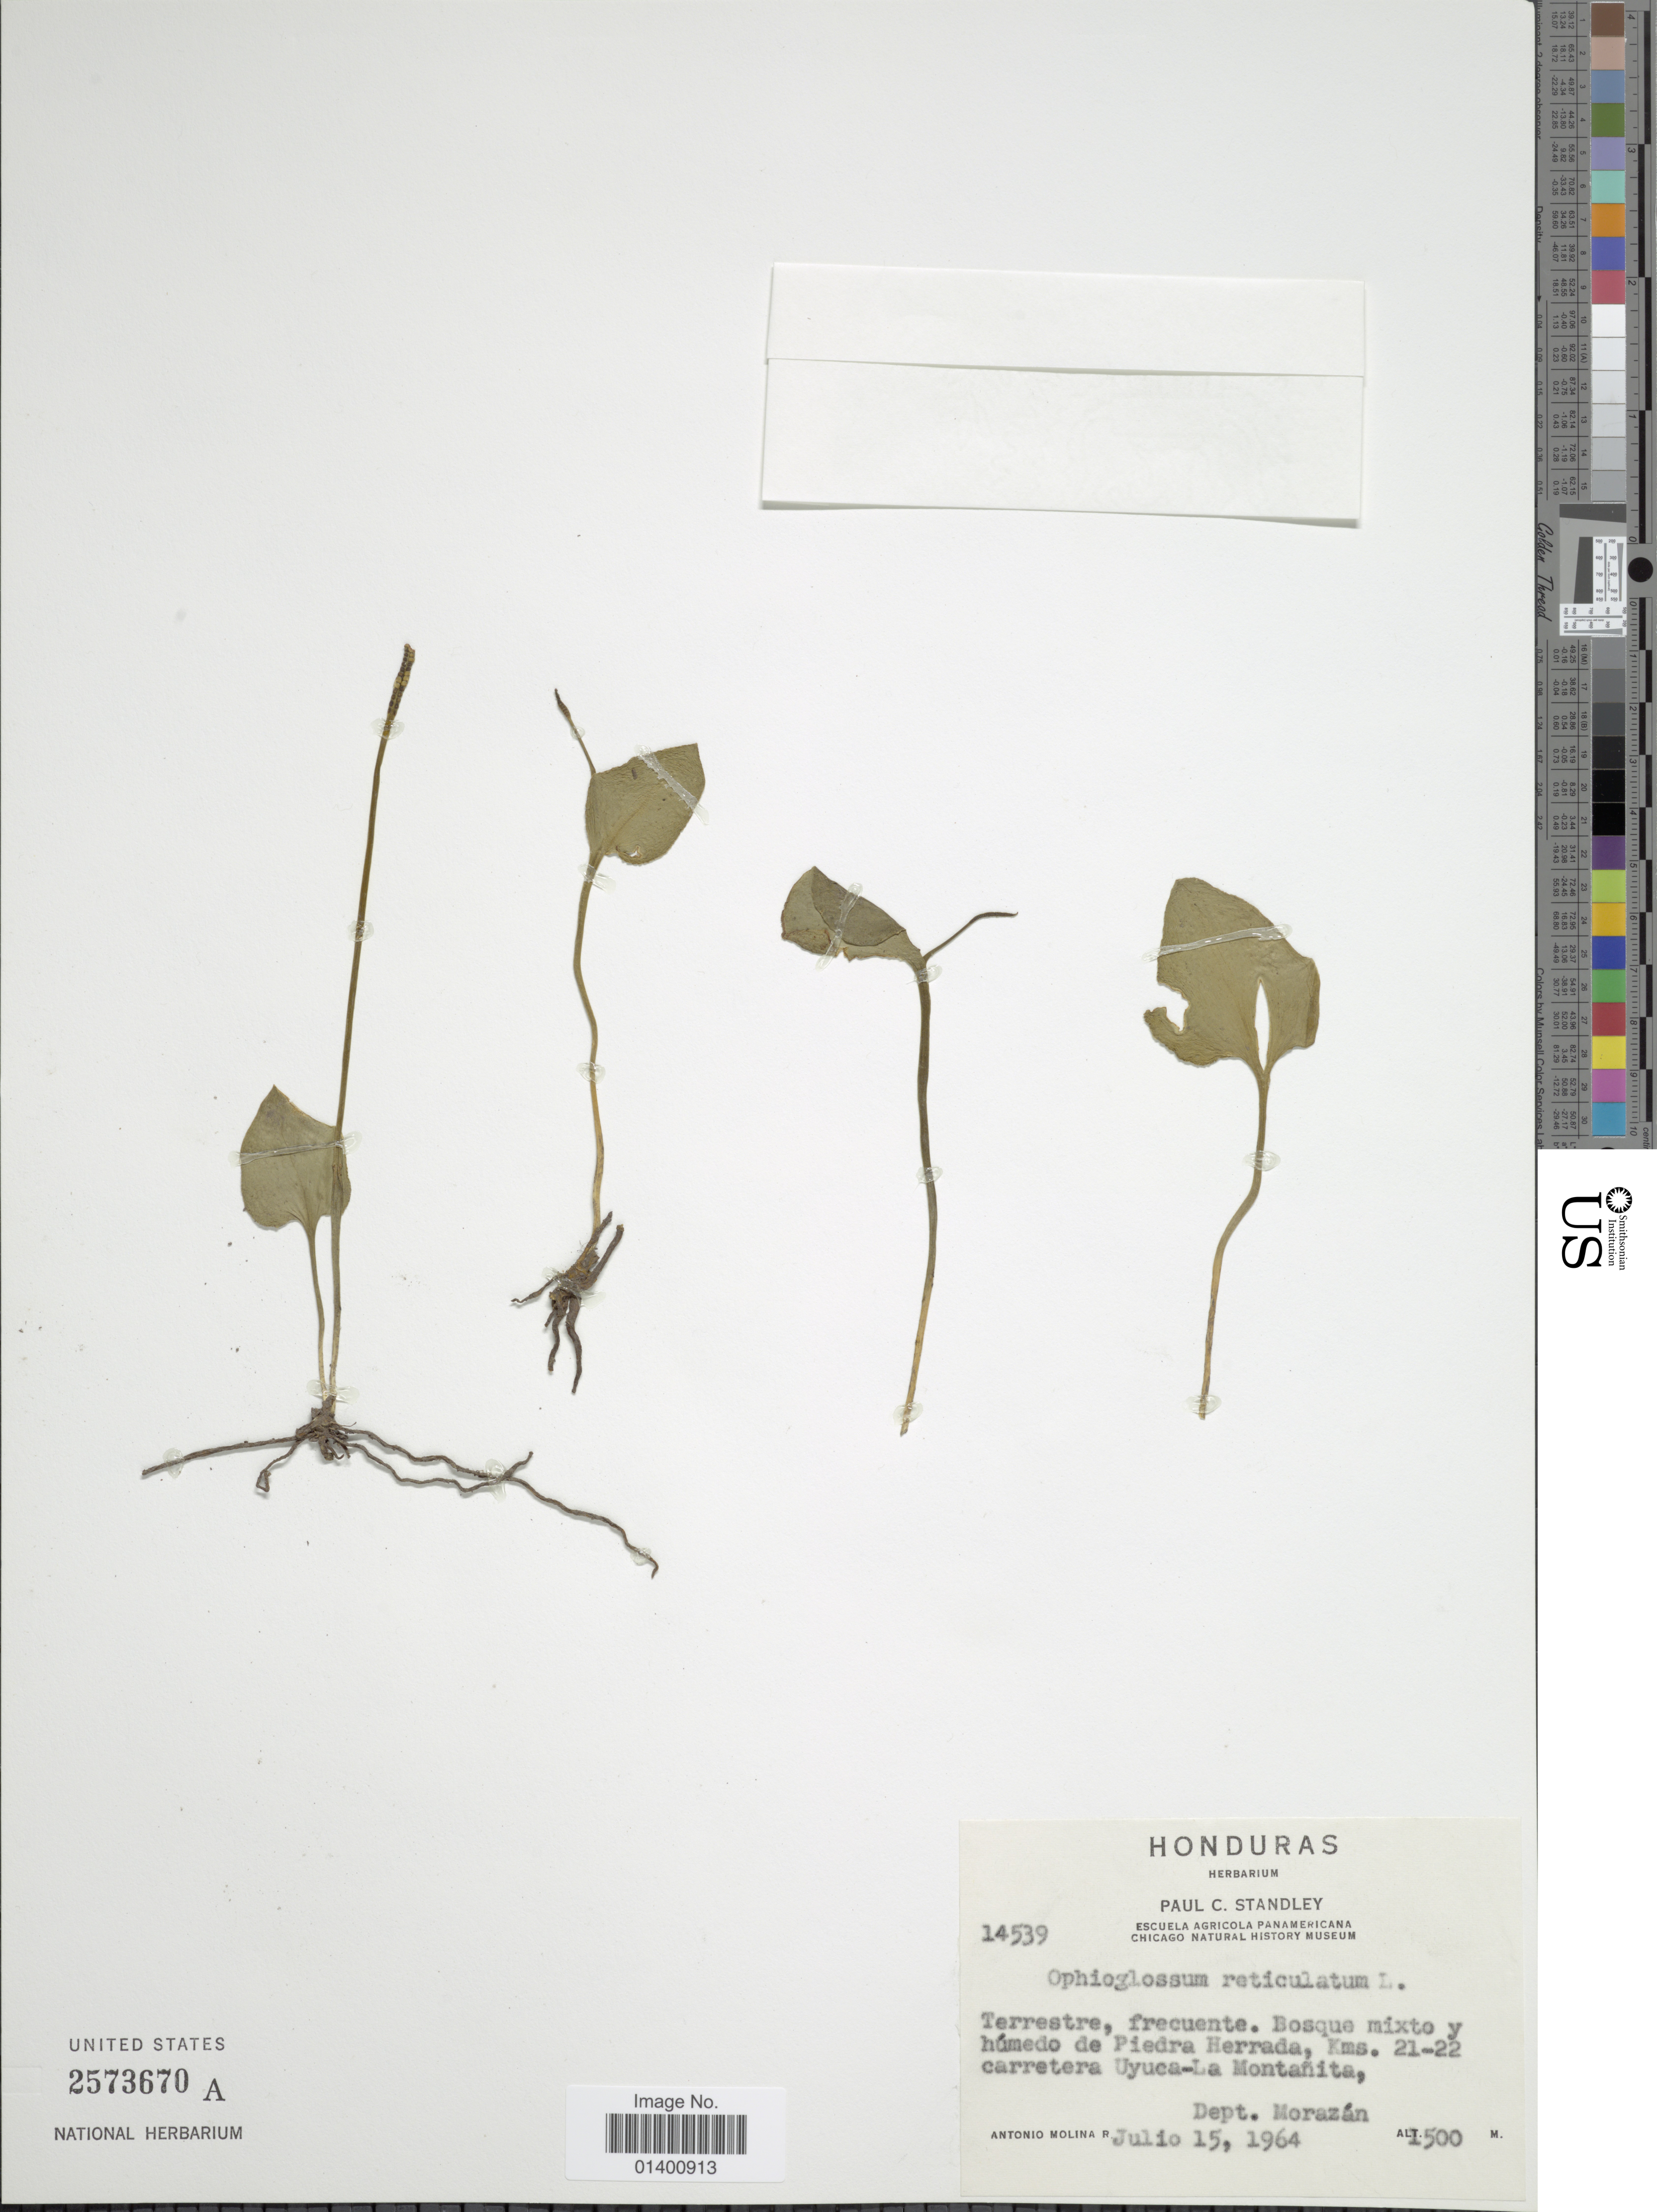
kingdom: Plantae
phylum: Tracheophyta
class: Polypodiopsida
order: Ophioglossales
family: Ophioglossaceae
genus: Ophioglossum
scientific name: Ophioglossum reticulatum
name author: L.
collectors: A. Molina R.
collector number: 14539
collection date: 1964-07-15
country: Honduras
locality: Bosque mixto y humedo de Piedra Herrada, kms 21-22 carretera Uyuca-La Montañita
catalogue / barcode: US 2573670A